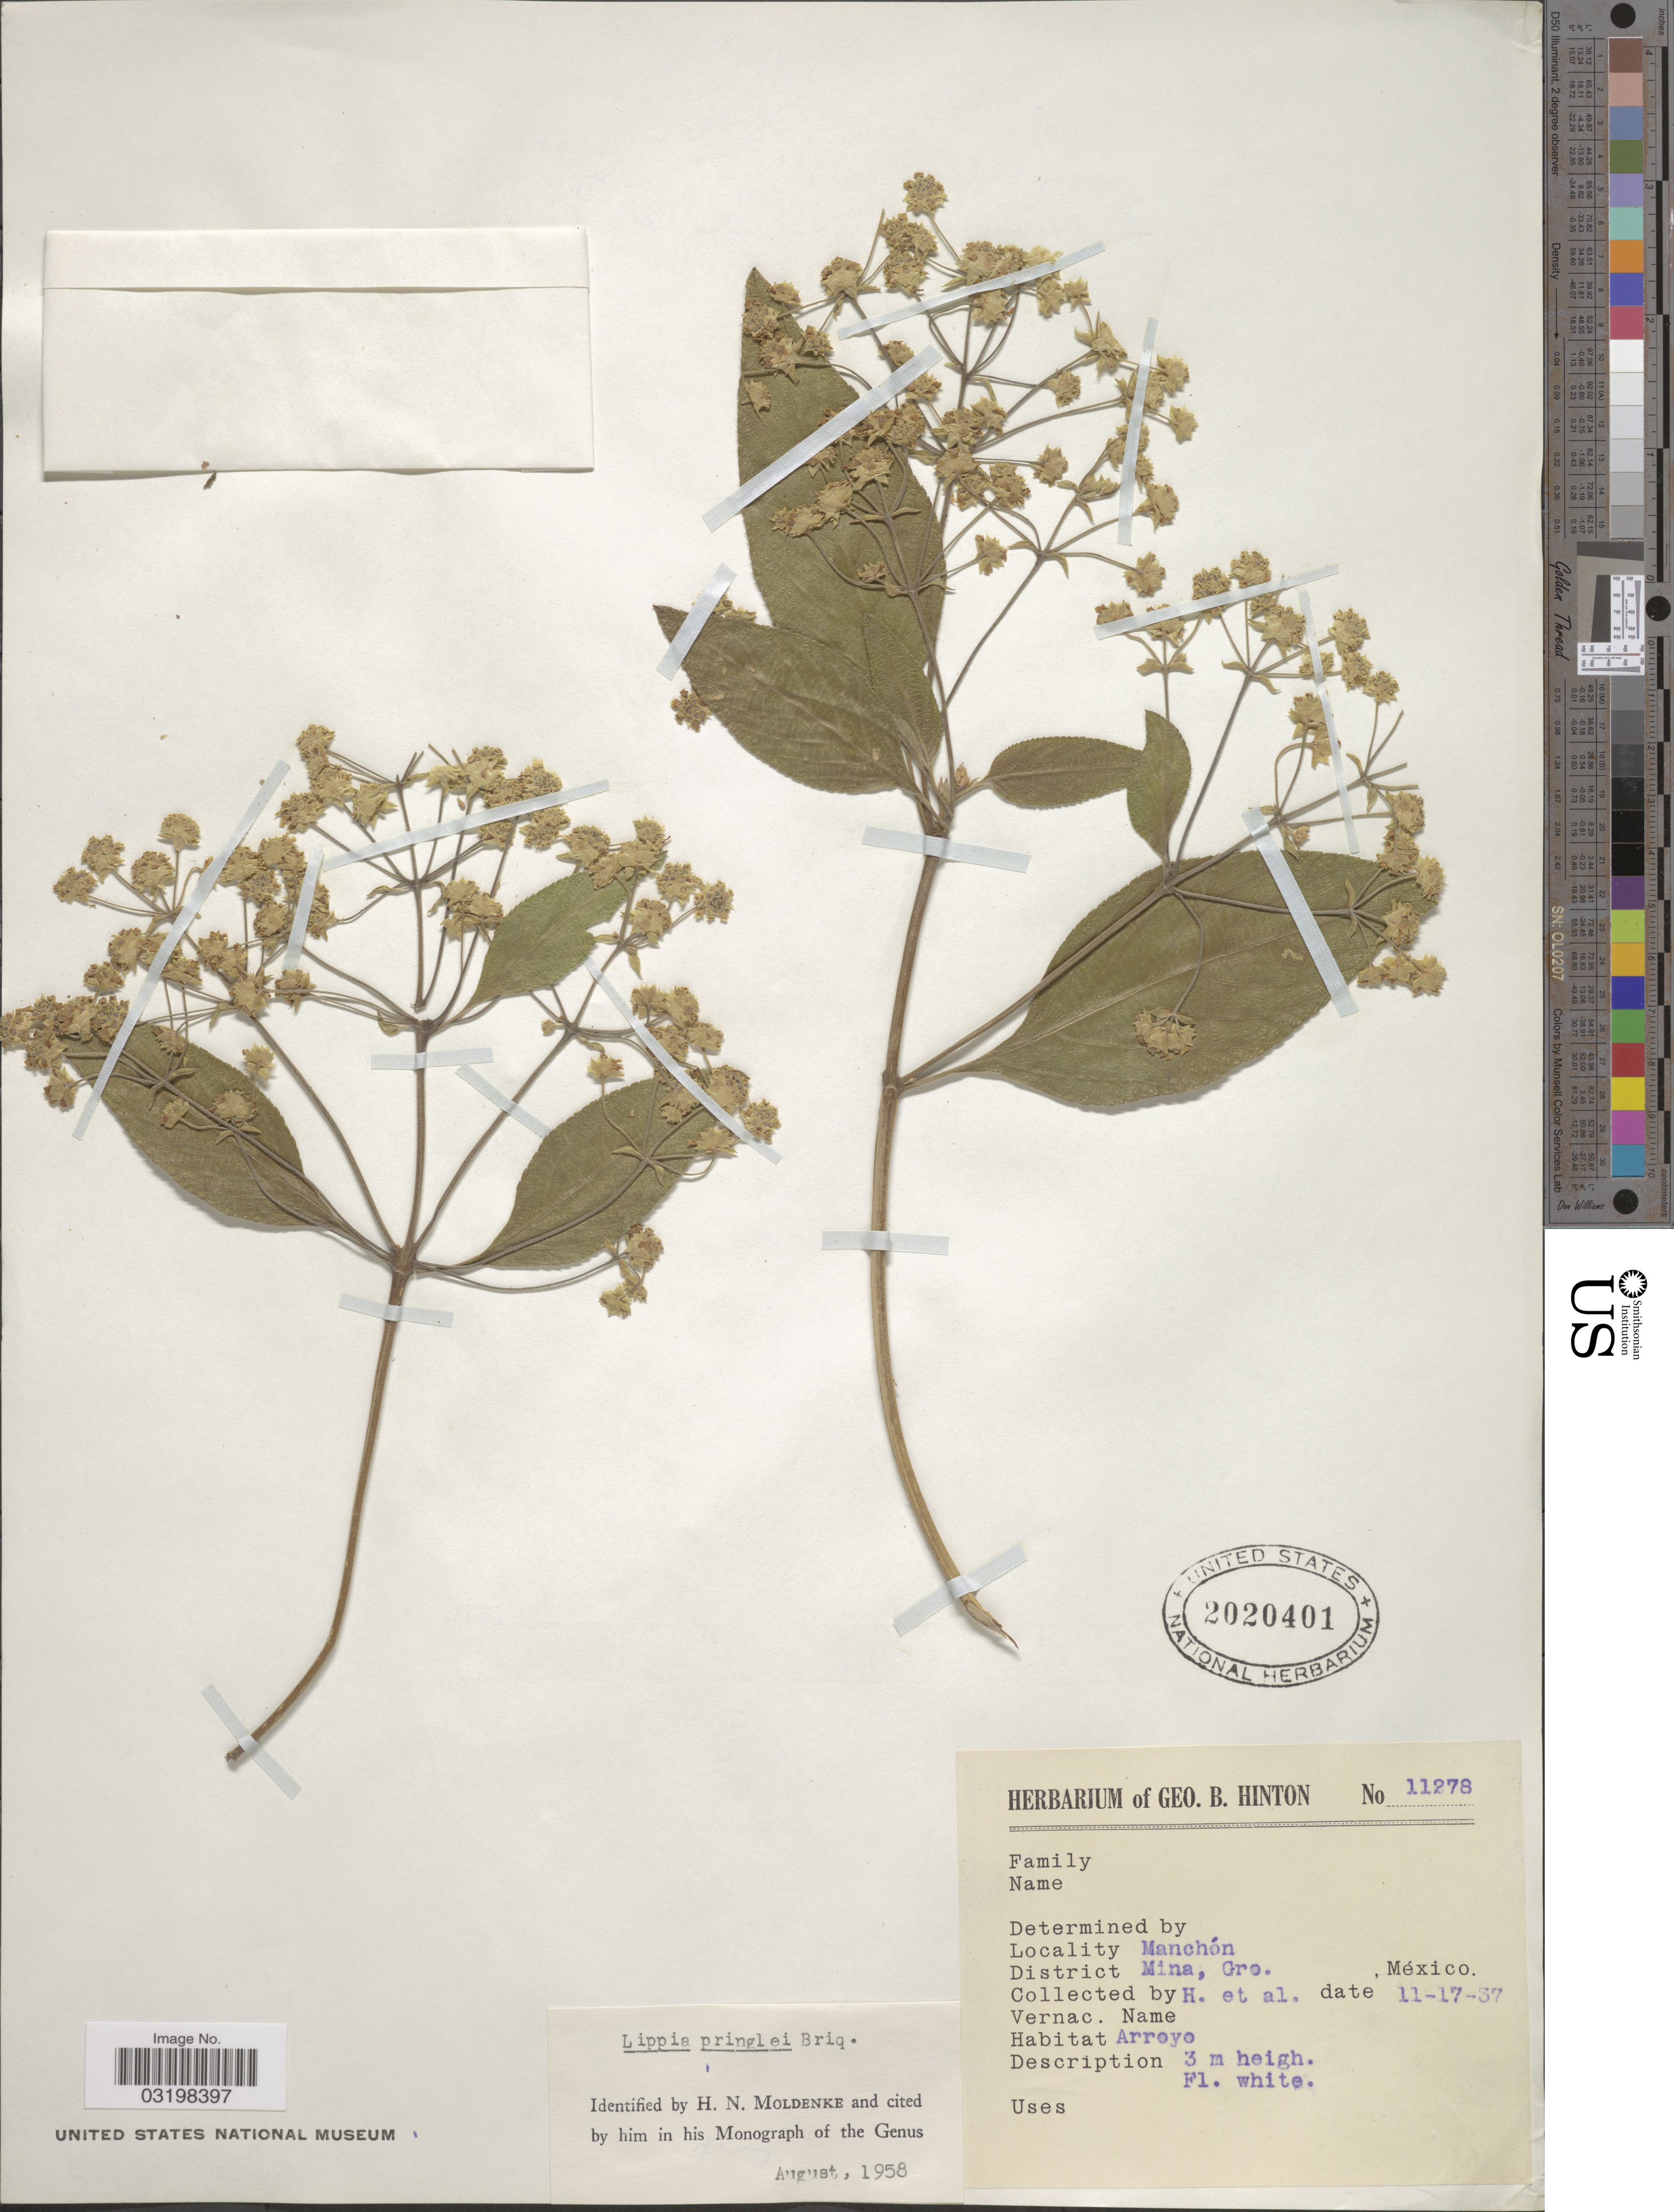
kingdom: Plantae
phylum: Tracheophyta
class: Magnoliopsida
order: Lamiales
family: Verbenaceae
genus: Lippia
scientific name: Lippia umbellata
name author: Cav.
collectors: G. B. Hinton & et al.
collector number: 11278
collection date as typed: Transcribed d/m/y: 17/11/37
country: Mexico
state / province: Guerrero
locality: Manchón. District Mina.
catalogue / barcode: US 2020401